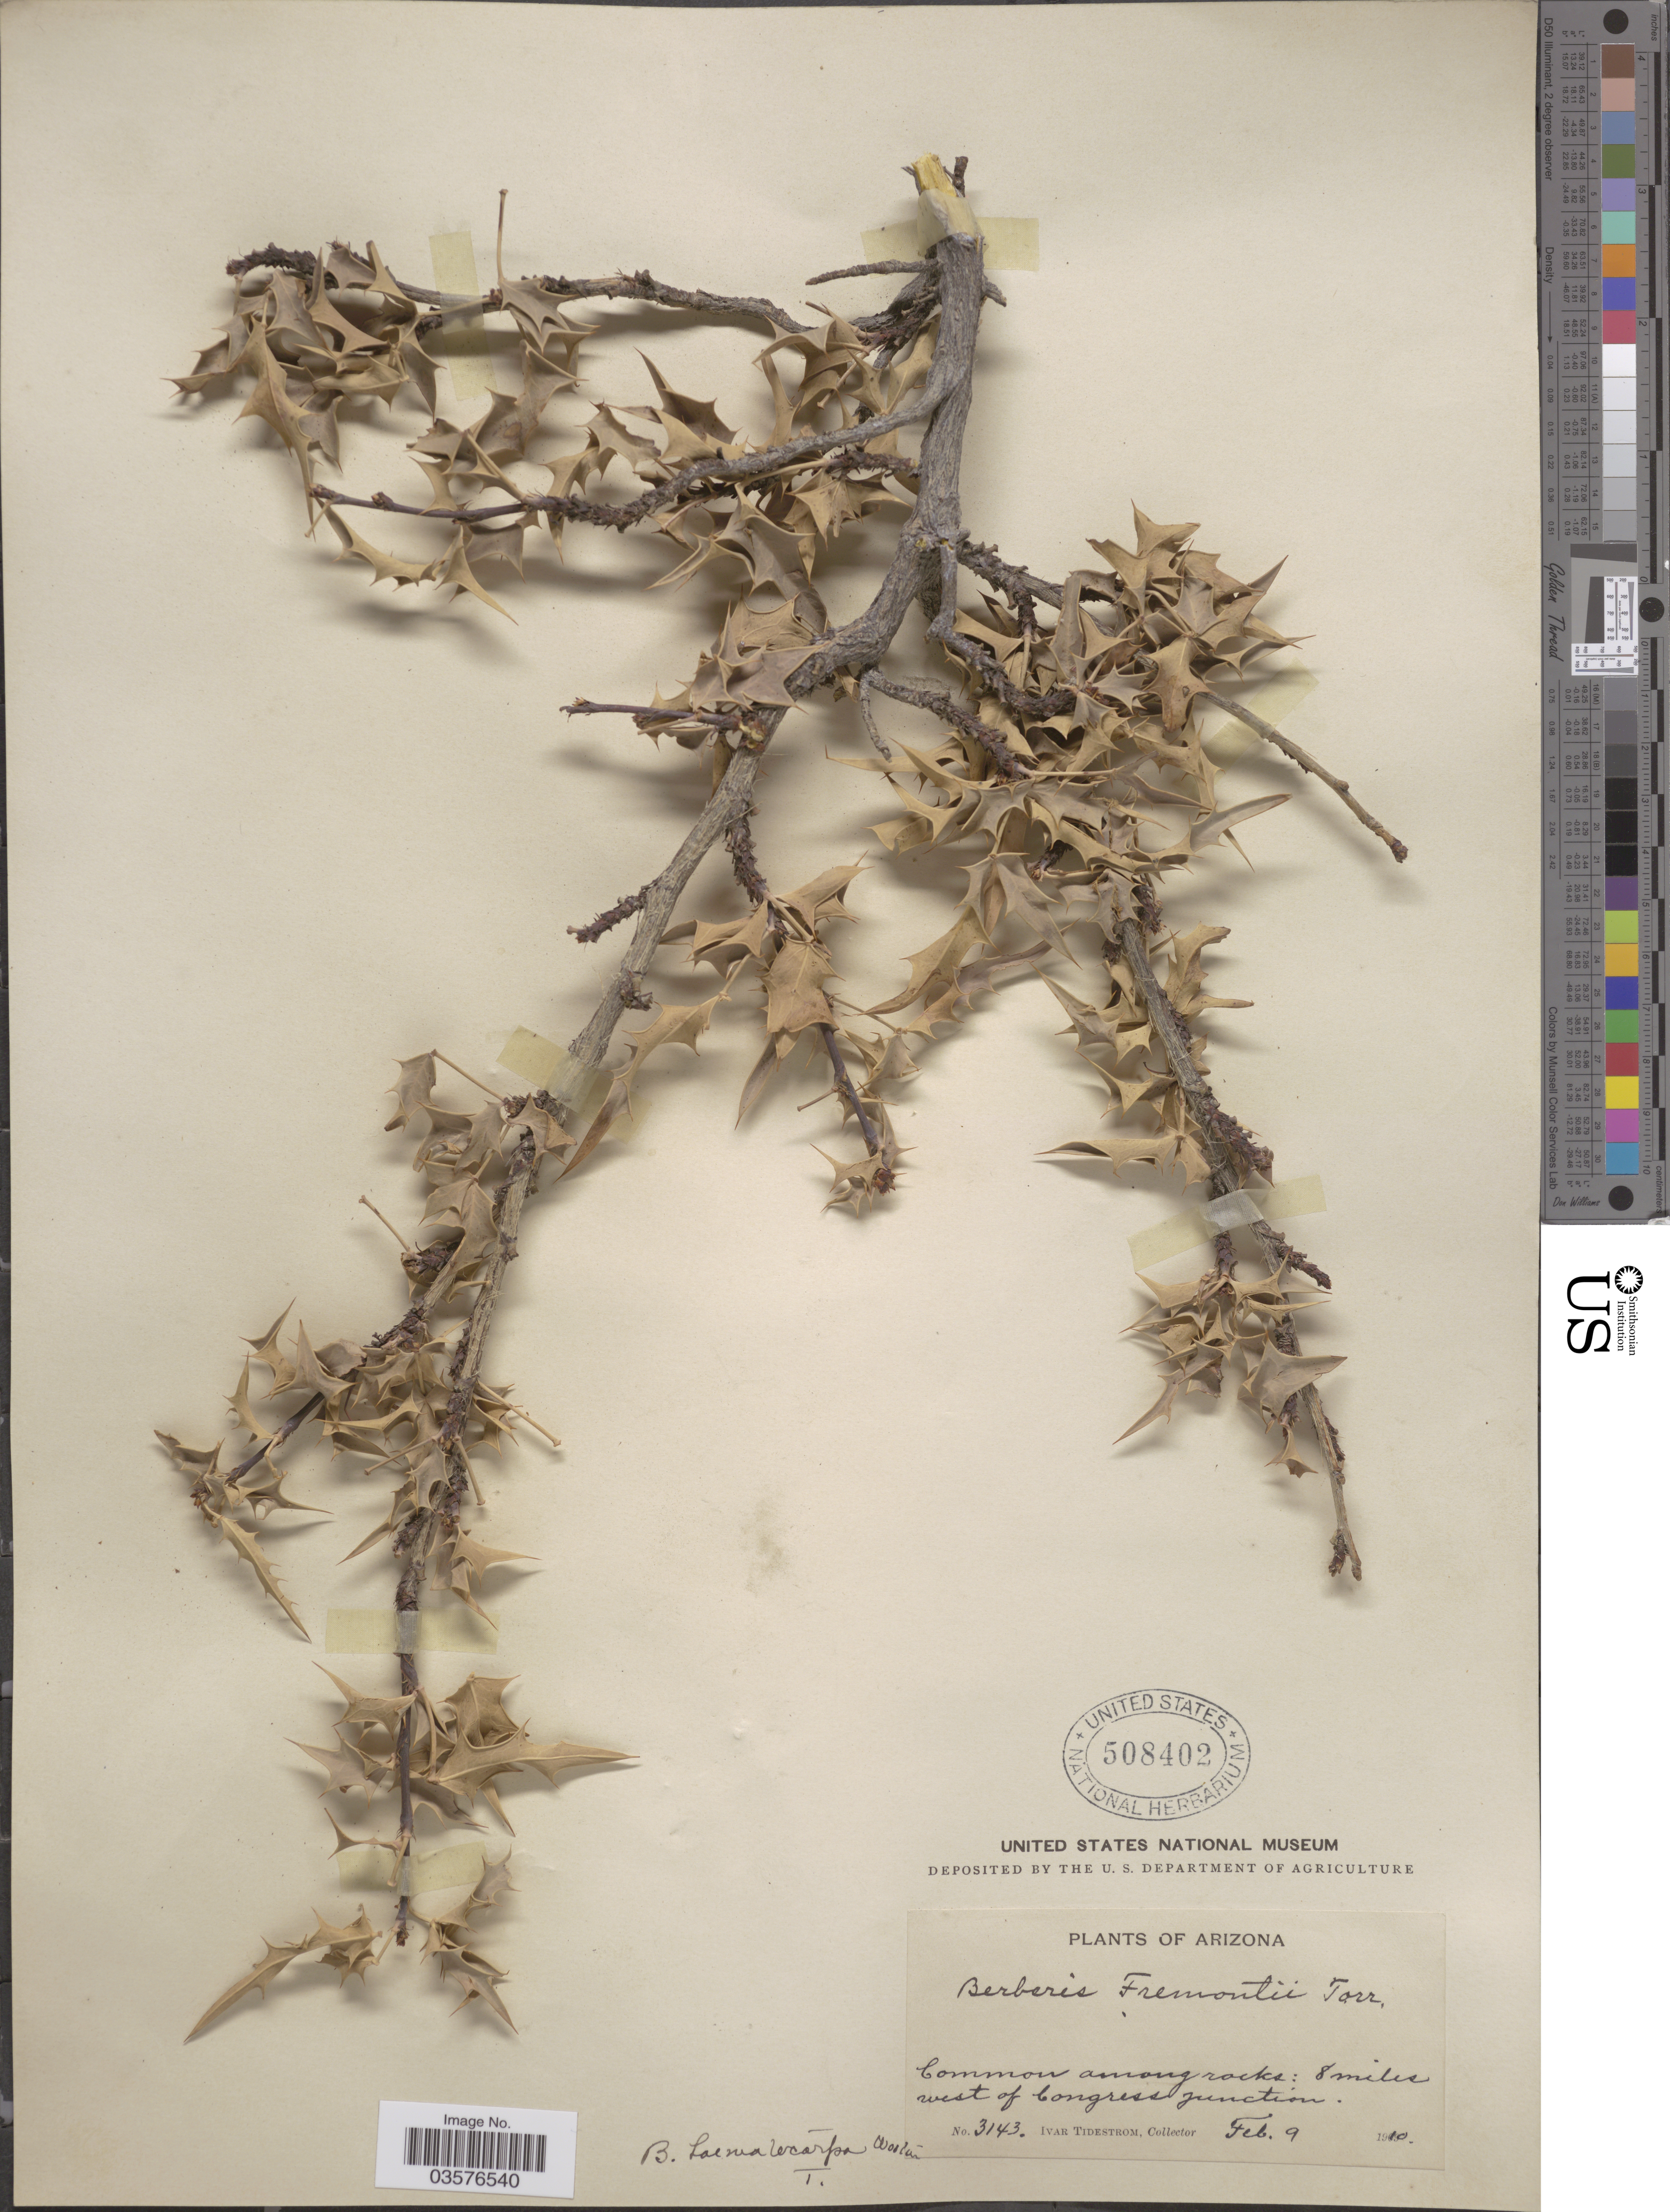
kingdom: Plantae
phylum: Tracheophyta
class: Magnoliopsida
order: Ranunculales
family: Berberidaceae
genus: Mahonia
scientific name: Mahonia haematocarpa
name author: (Wooton) Fedde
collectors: I. F. Tidestrom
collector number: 3143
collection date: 1910-02-09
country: United States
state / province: Arizona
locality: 8 miles west of Congress Junction.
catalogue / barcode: US 508402